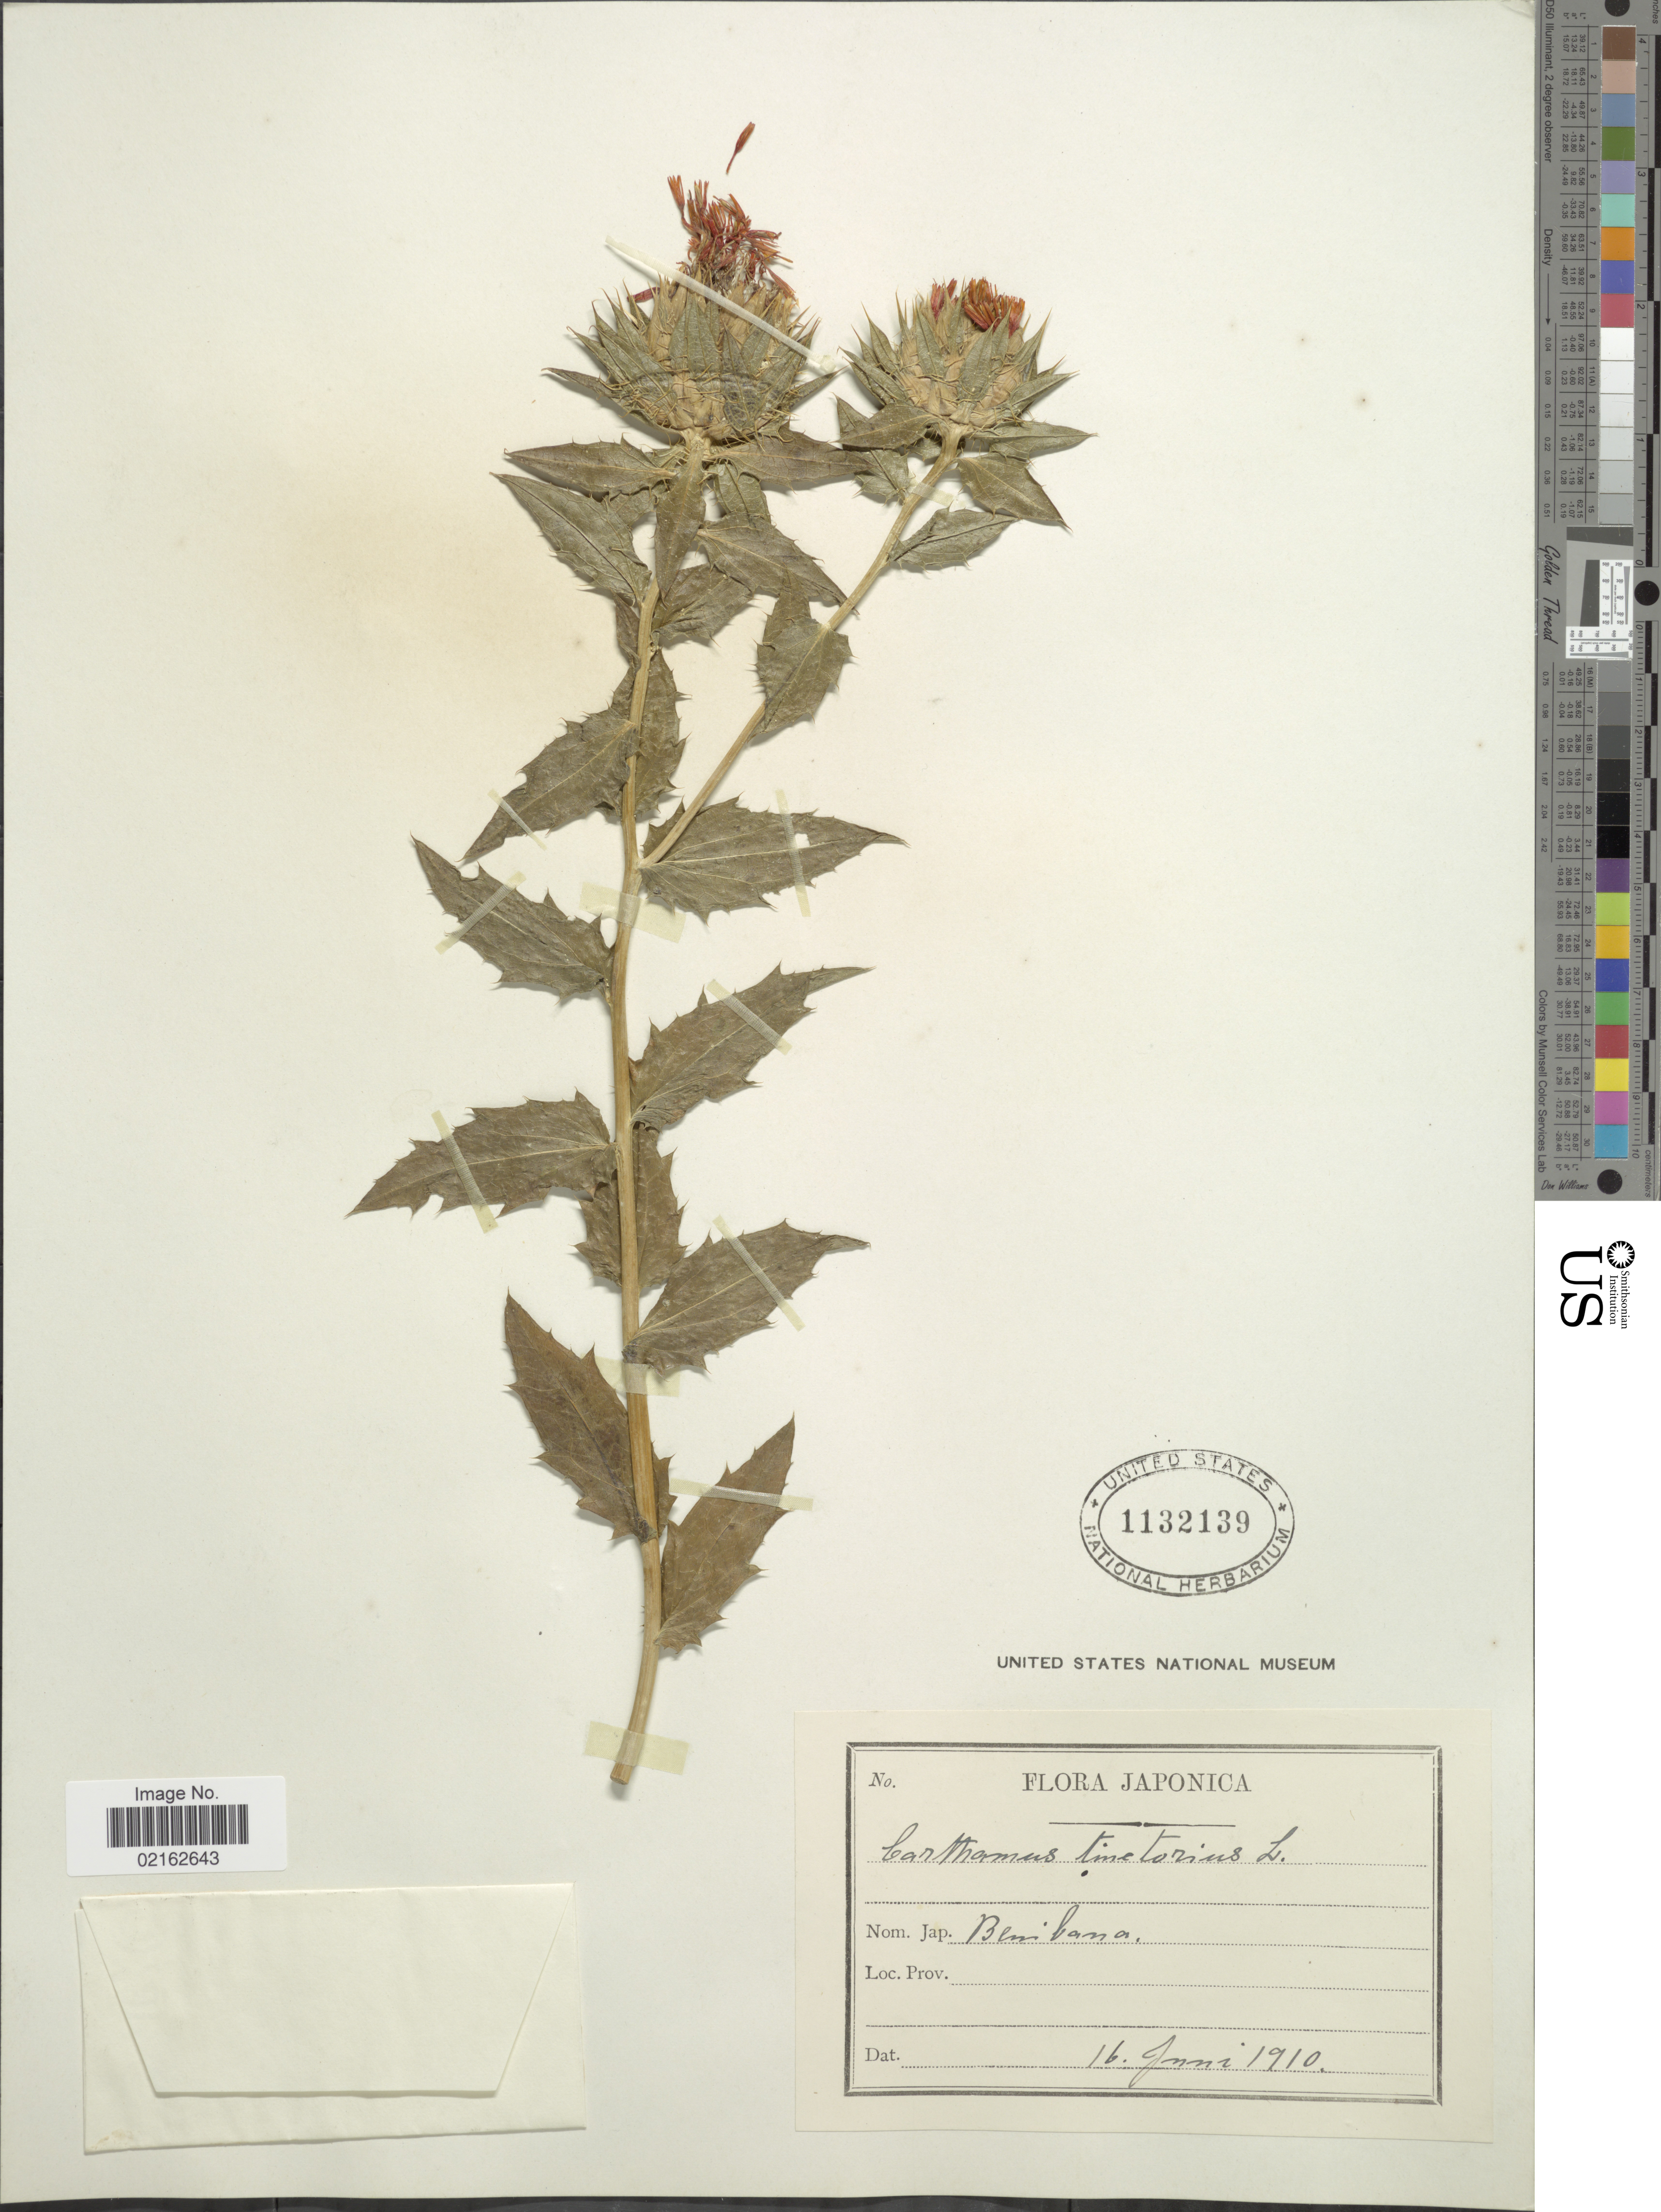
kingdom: Plantae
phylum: Tracheophyta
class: Magnoliopsida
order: Asterales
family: Asteraceae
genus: Carthamus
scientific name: Carthamus tinctorius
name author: L.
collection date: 1910-06-16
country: Japan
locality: Japonica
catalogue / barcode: US 1132139